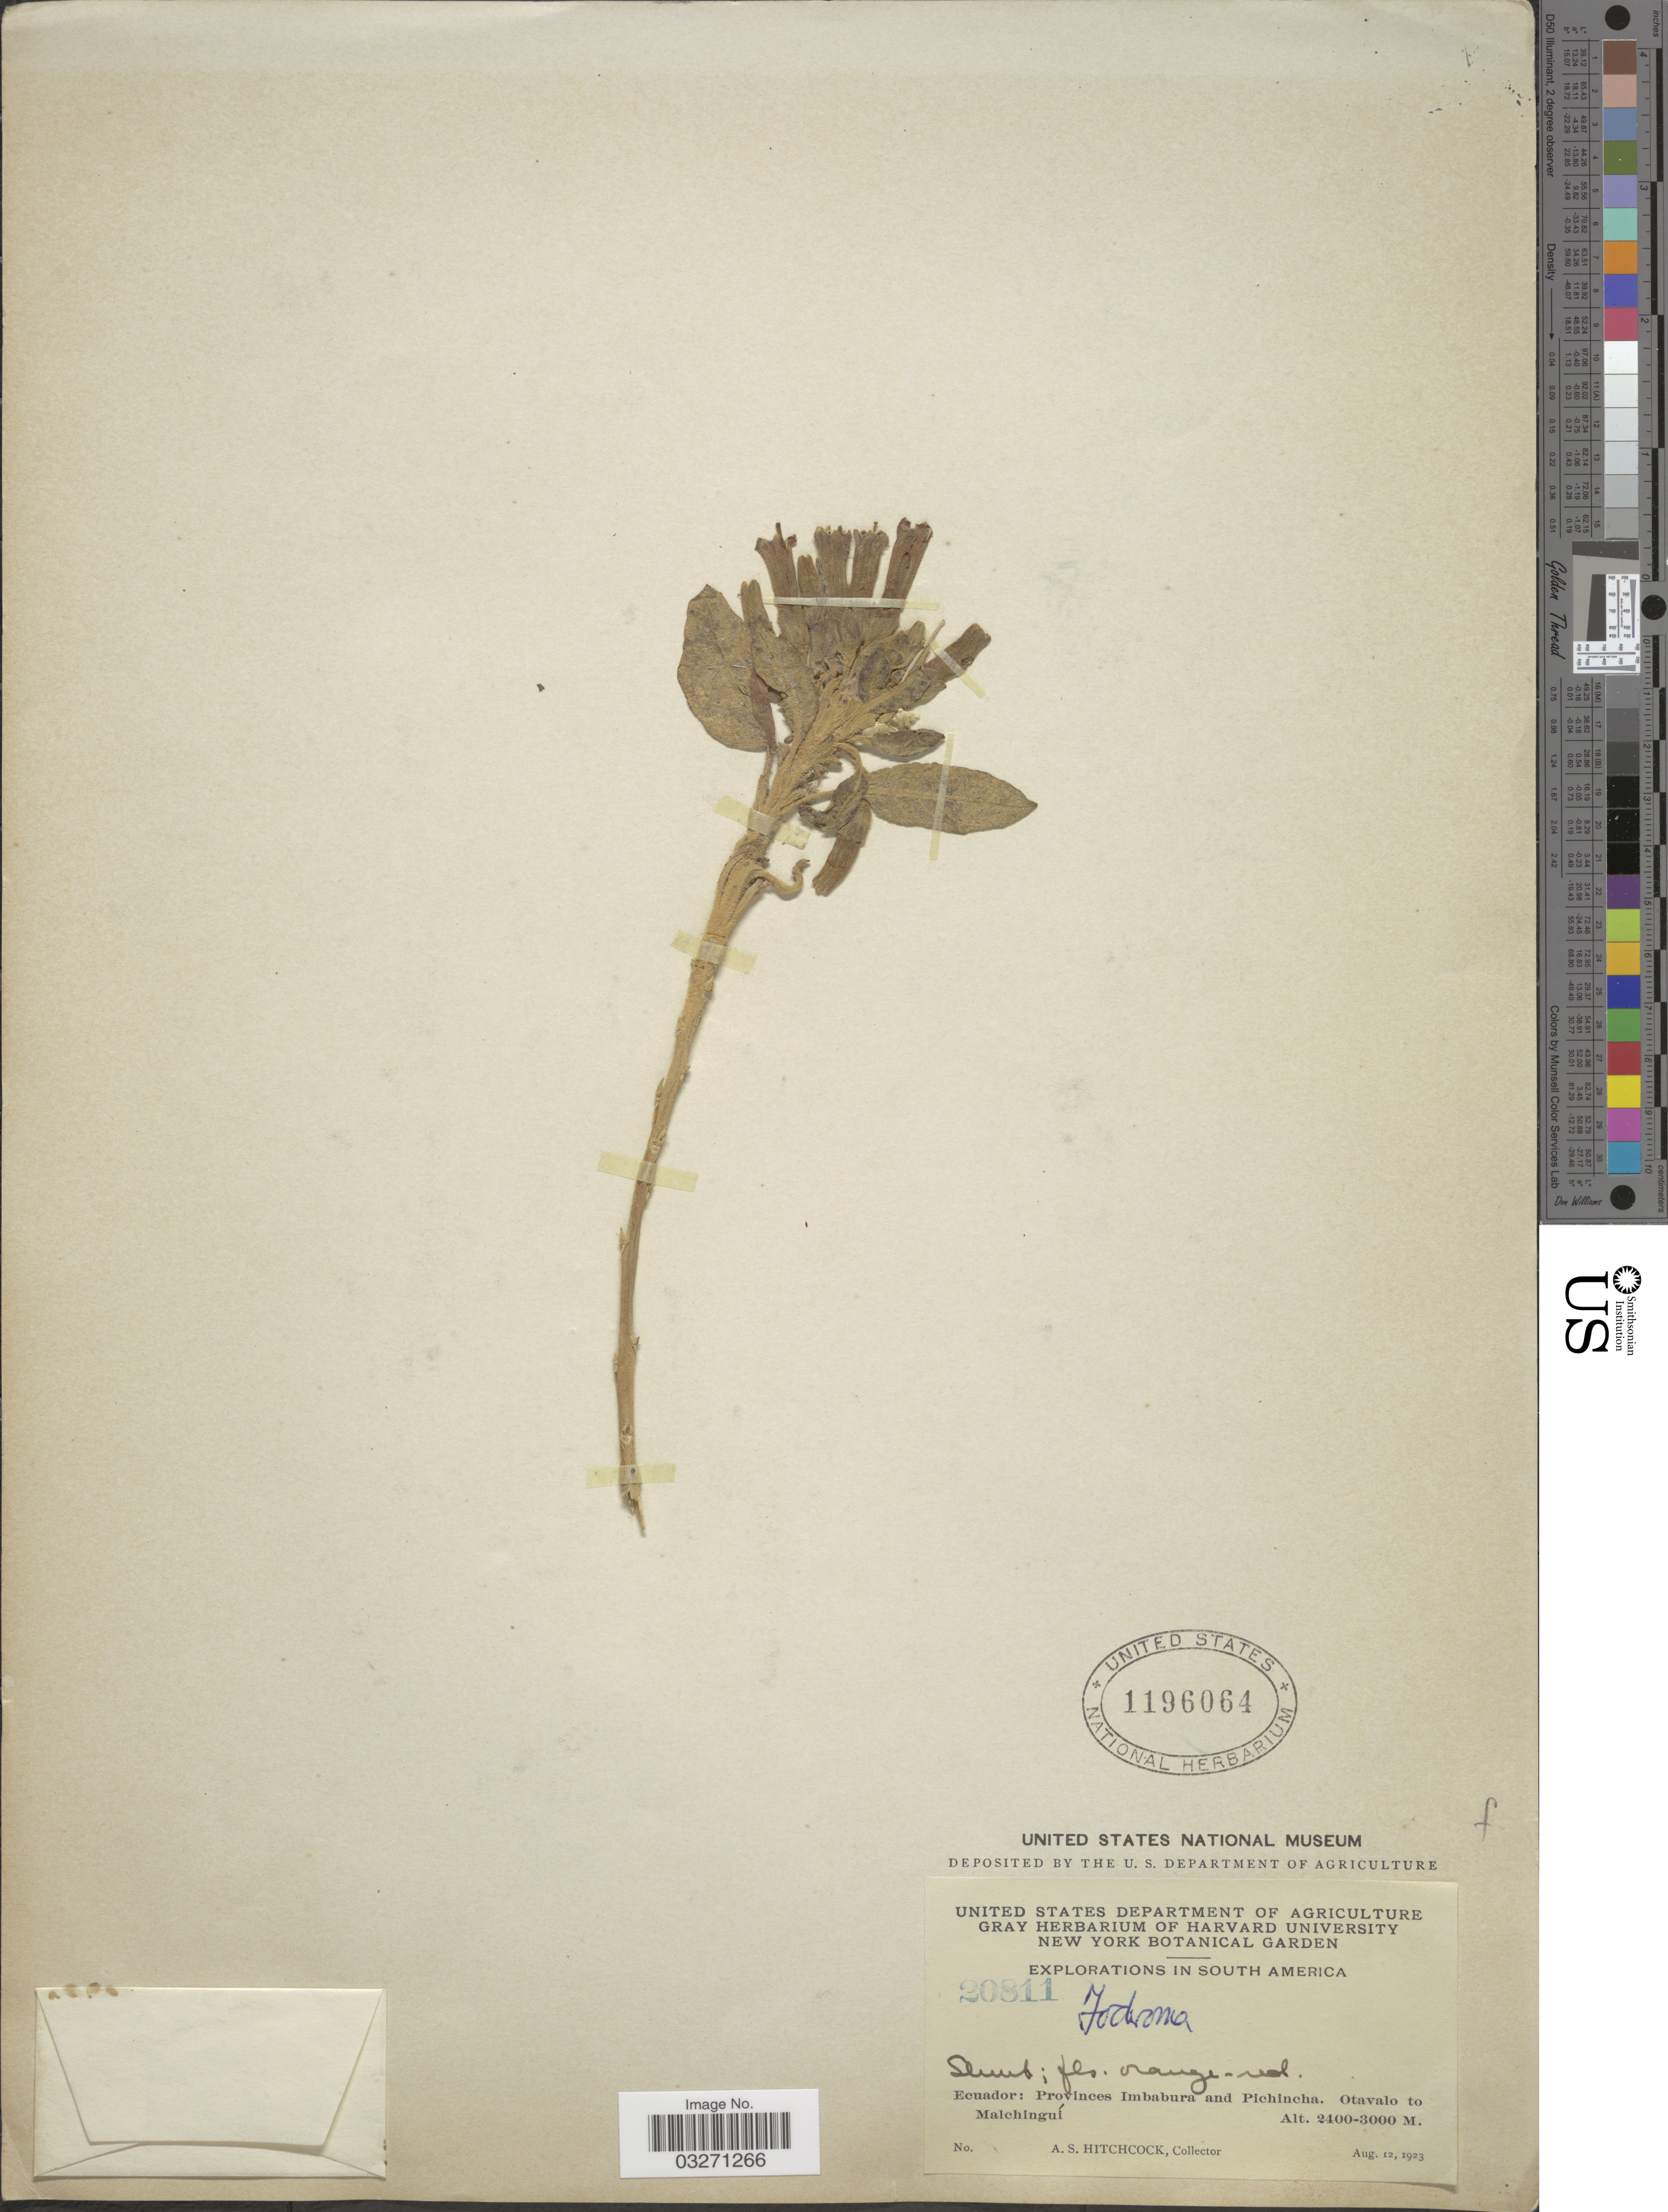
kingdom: Plantae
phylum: Tracheophyta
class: Magnoliopsida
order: Solanales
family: Solanaceae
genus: Iochroma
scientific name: Iochroma sp.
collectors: A. S. Hitchcock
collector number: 20811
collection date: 1923-08-12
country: Ecuador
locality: Provinces Imbabura and Pichincha. Otavalo to Malchinguí.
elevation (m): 2400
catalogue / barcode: US 1196064